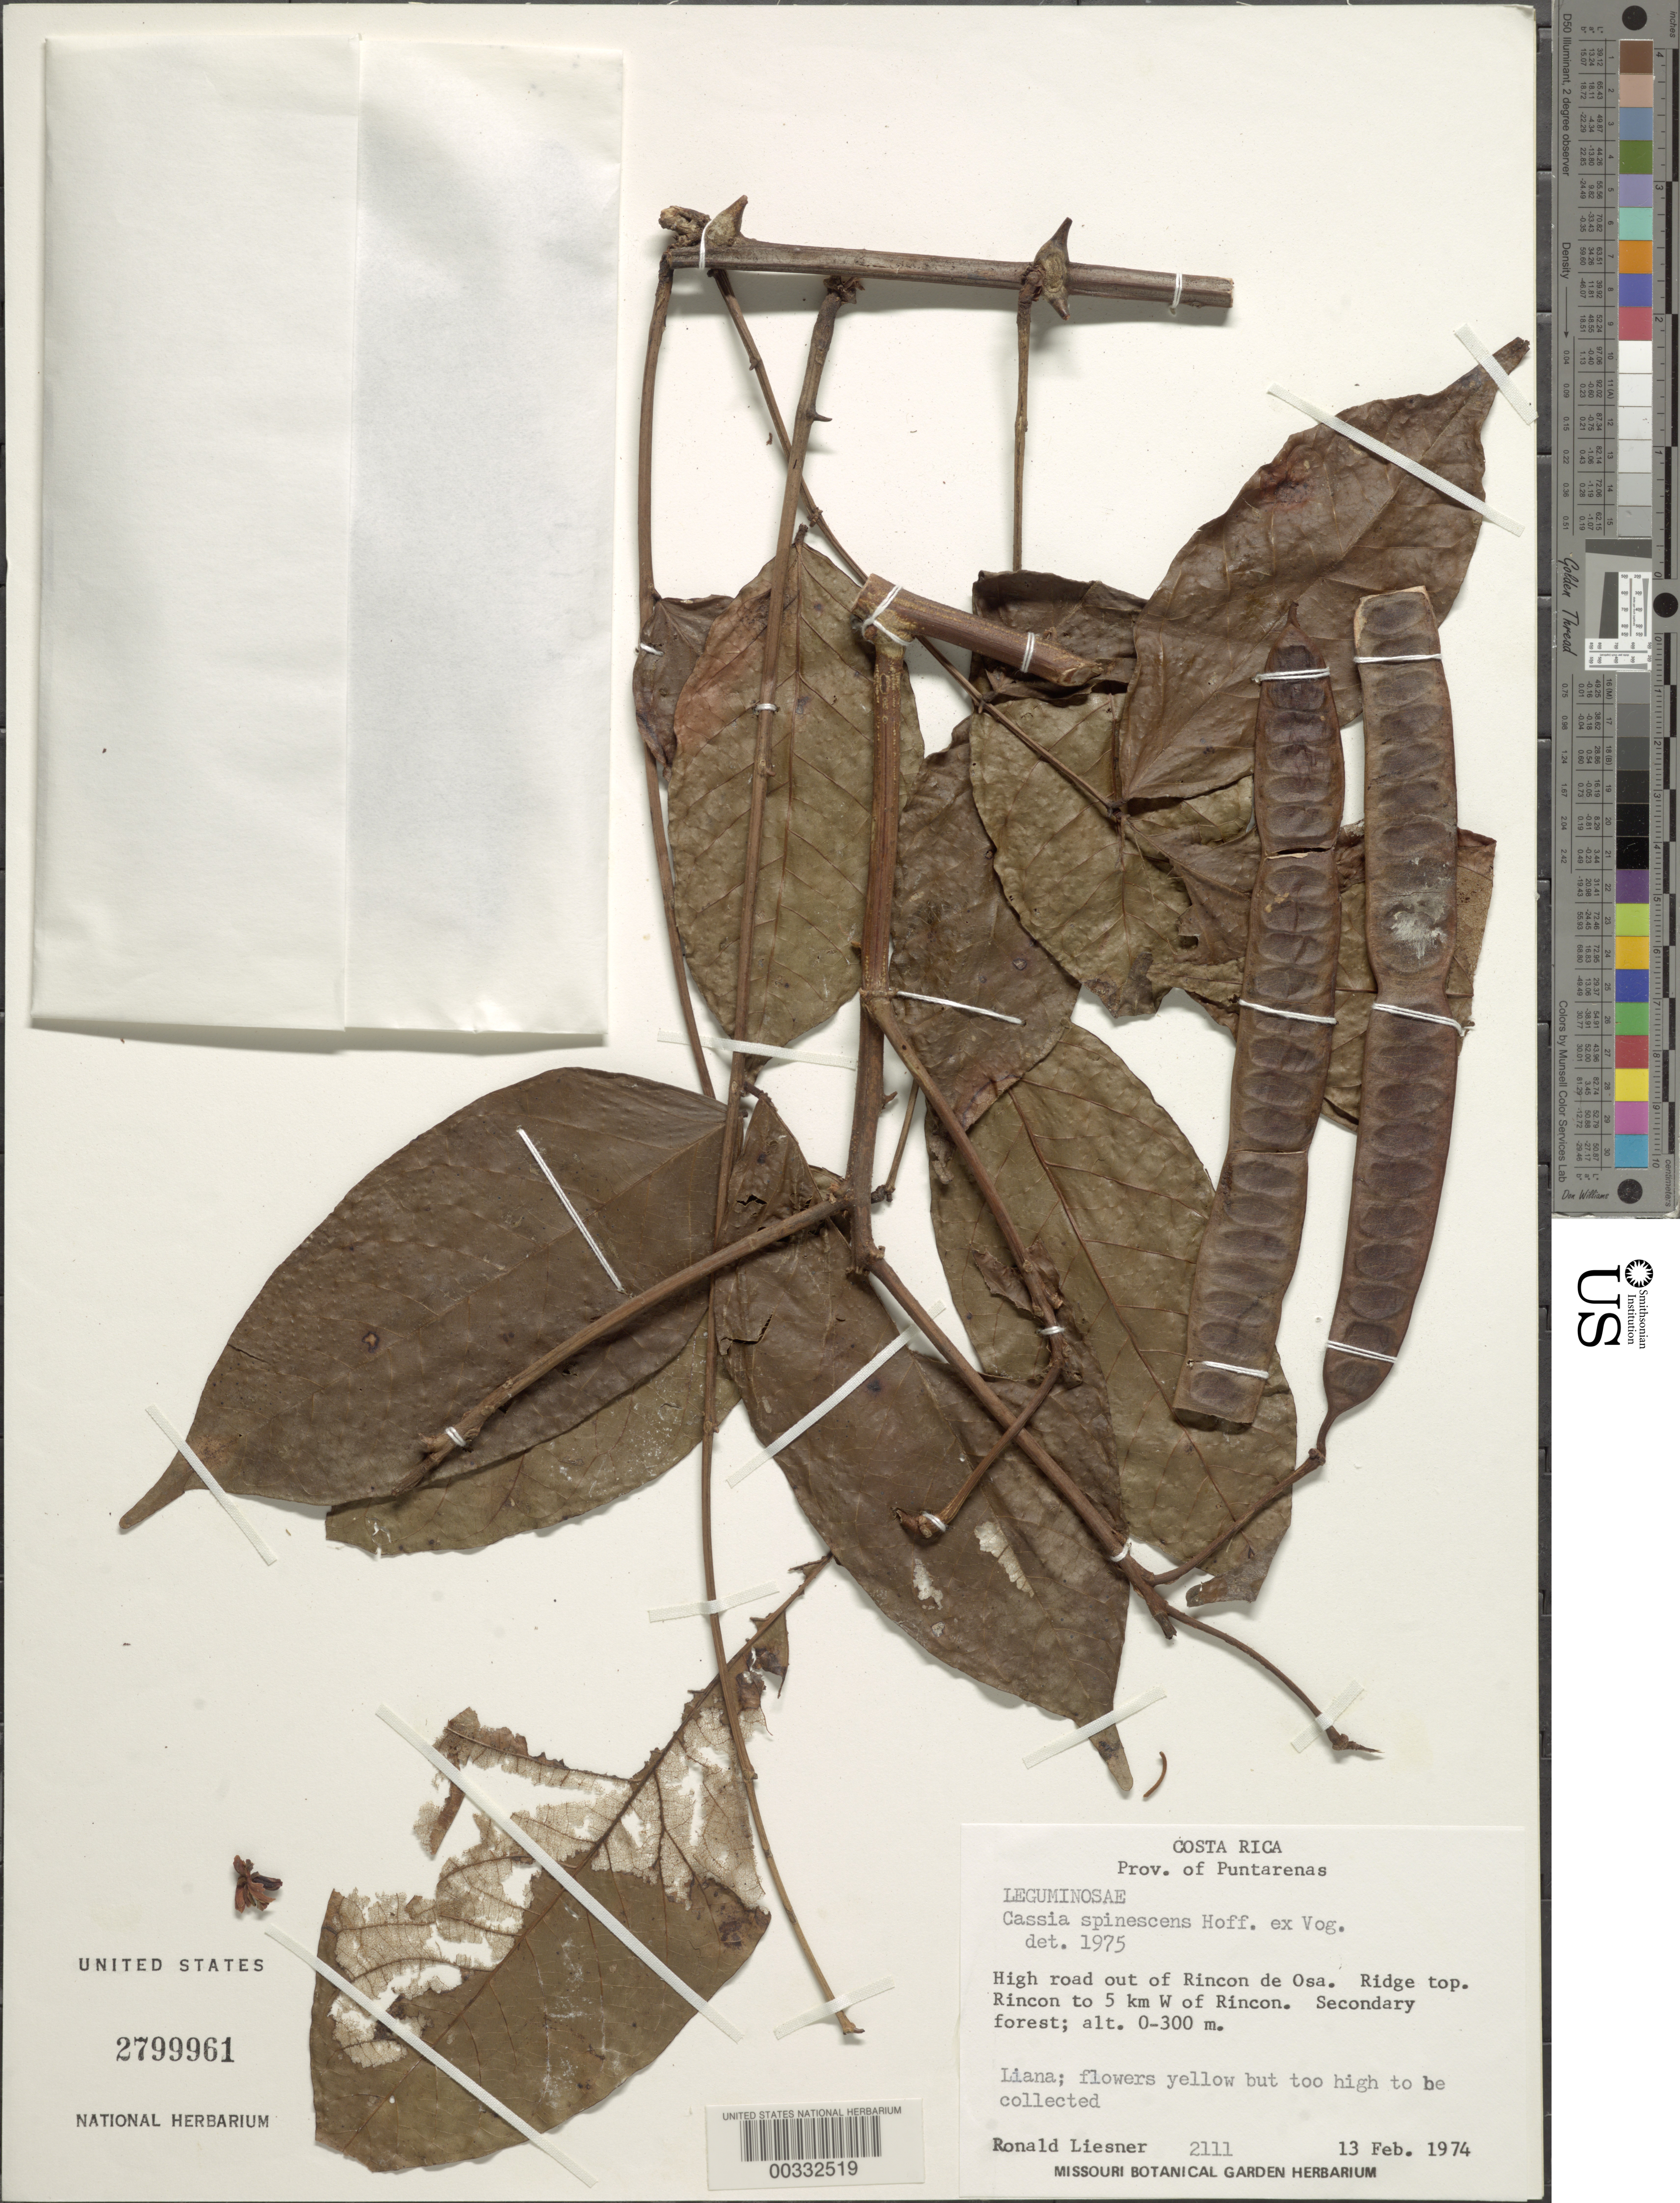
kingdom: Plantae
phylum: Tracheophyta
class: Magnoliopsida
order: Fabales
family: Fabaceae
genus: Senna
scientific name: Senna spinescens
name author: (Hoffmanns. ex Vogel) H.S. Irwin & Barneby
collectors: R. L. Liesner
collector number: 2111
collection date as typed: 13 Feb 1974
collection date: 1974-02-13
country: Costa Rica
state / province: Puntarenas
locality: High road out of rincon de osa; rincon to 5 km w of rincon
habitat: Ridge top; secondary forest; liana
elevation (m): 0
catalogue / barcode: US 2799961